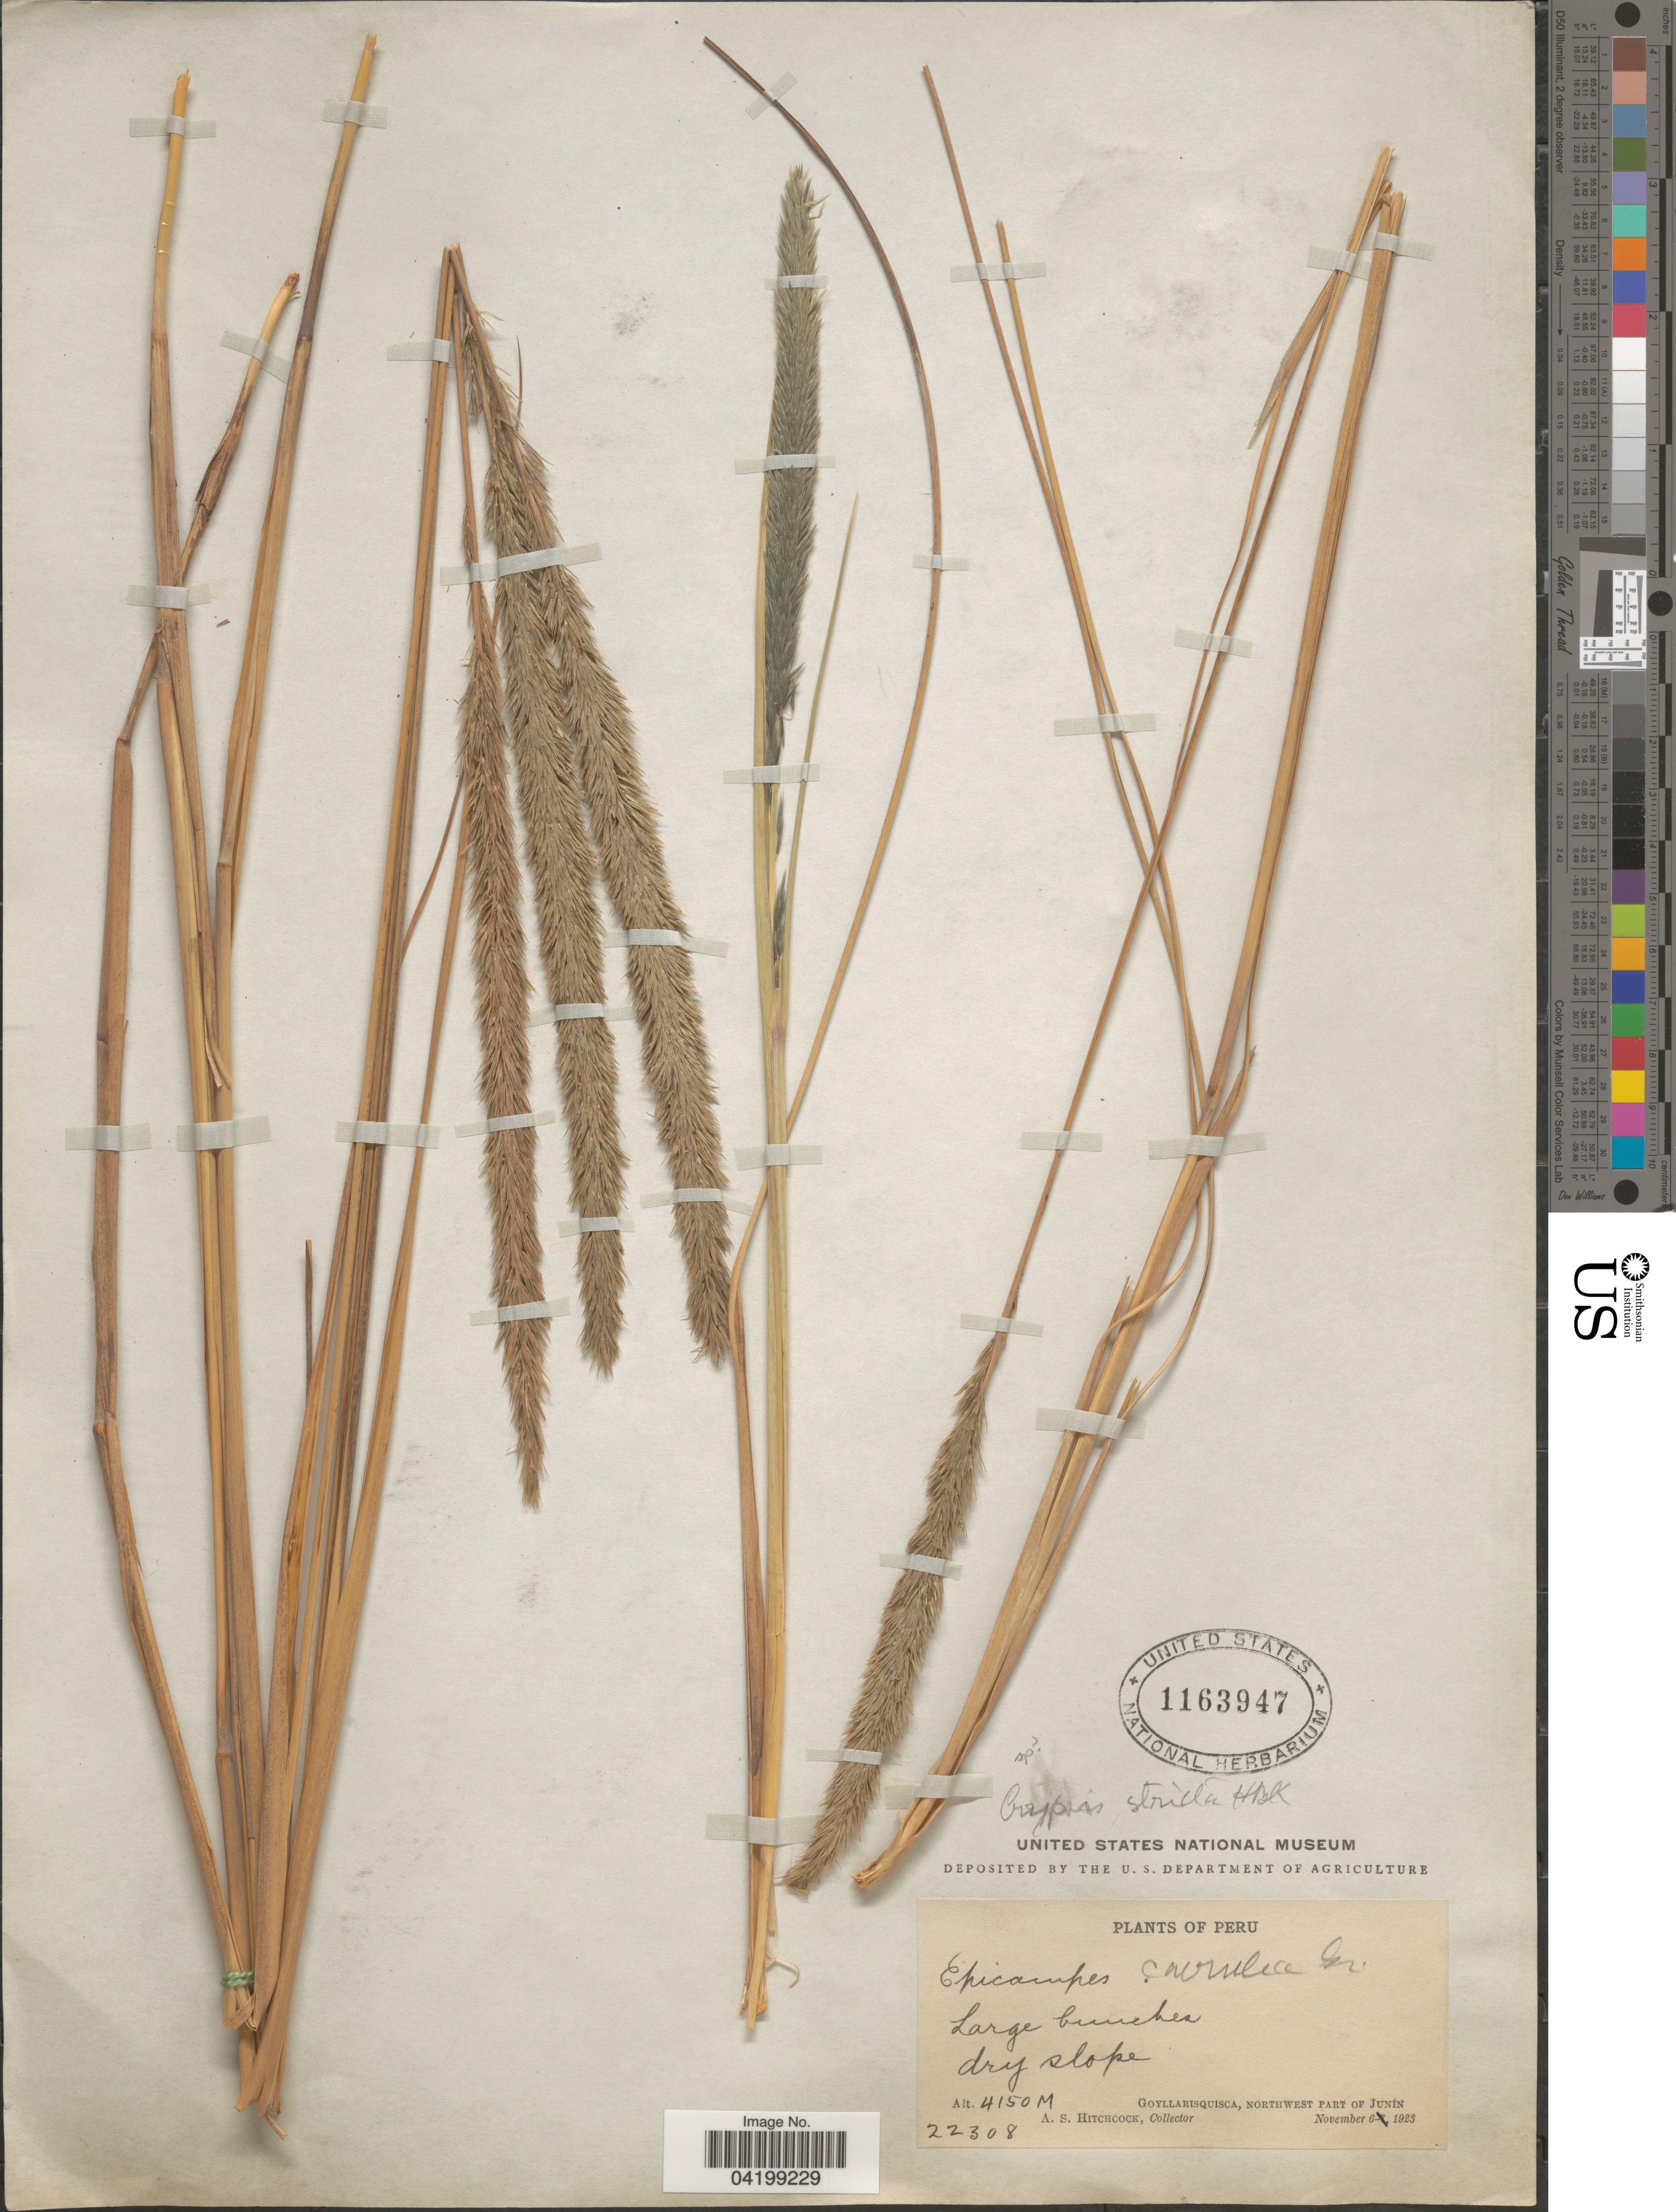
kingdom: Plantae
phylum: Tracheophyta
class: Liliopsida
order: Poales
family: Poaceae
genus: Muhlenbergia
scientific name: Muhlenbergia coerulea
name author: (Griseb.) Mez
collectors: A. S. Hitchcock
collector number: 22308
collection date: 1923-11-06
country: Peru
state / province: Junín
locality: Goyllarisquisca, northwest part of Junin.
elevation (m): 4150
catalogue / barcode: US 1163947